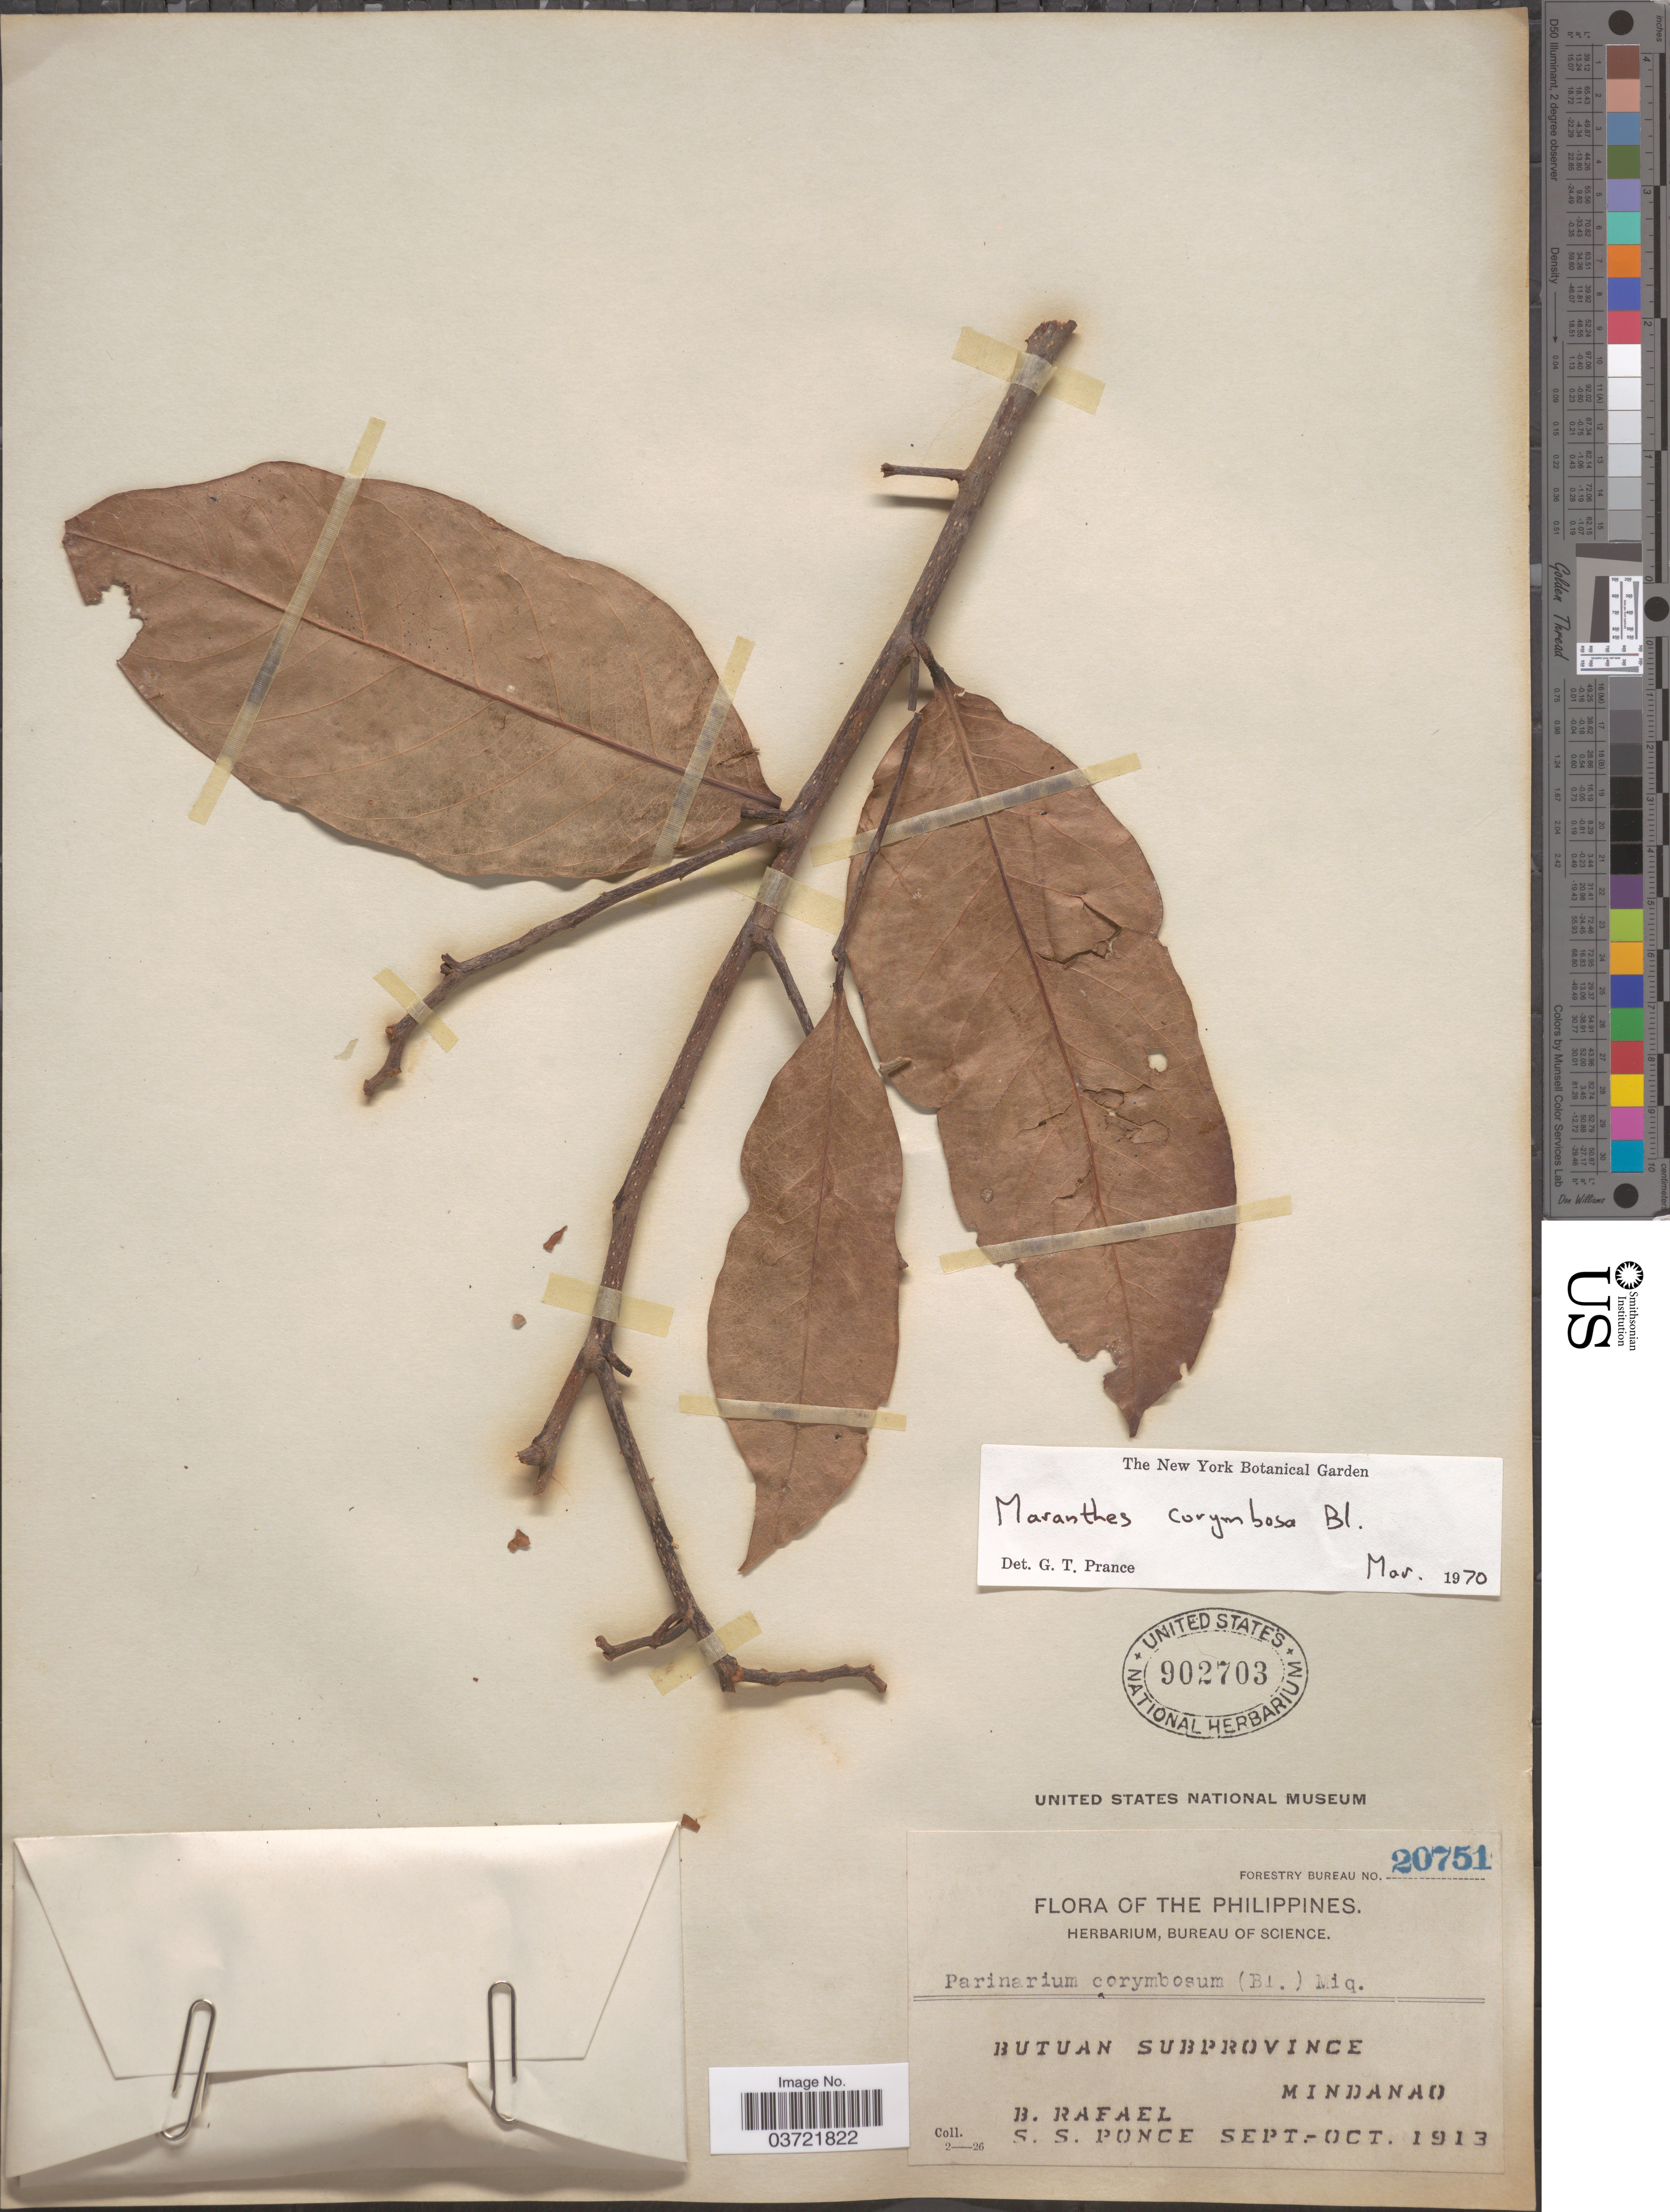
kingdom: Plantae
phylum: Tracheophyta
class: Magnoliopsida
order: Malpighiales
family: Chrysobalanaceae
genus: Maranthes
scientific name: Maranthes corymbosa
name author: Blume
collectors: B. Rafael & S. Ponce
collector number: Forestry Bureau 20751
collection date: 1913-09/1913-10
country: Philippines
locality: Butuan Subprovince. Mindanao.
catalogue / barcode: US 902703